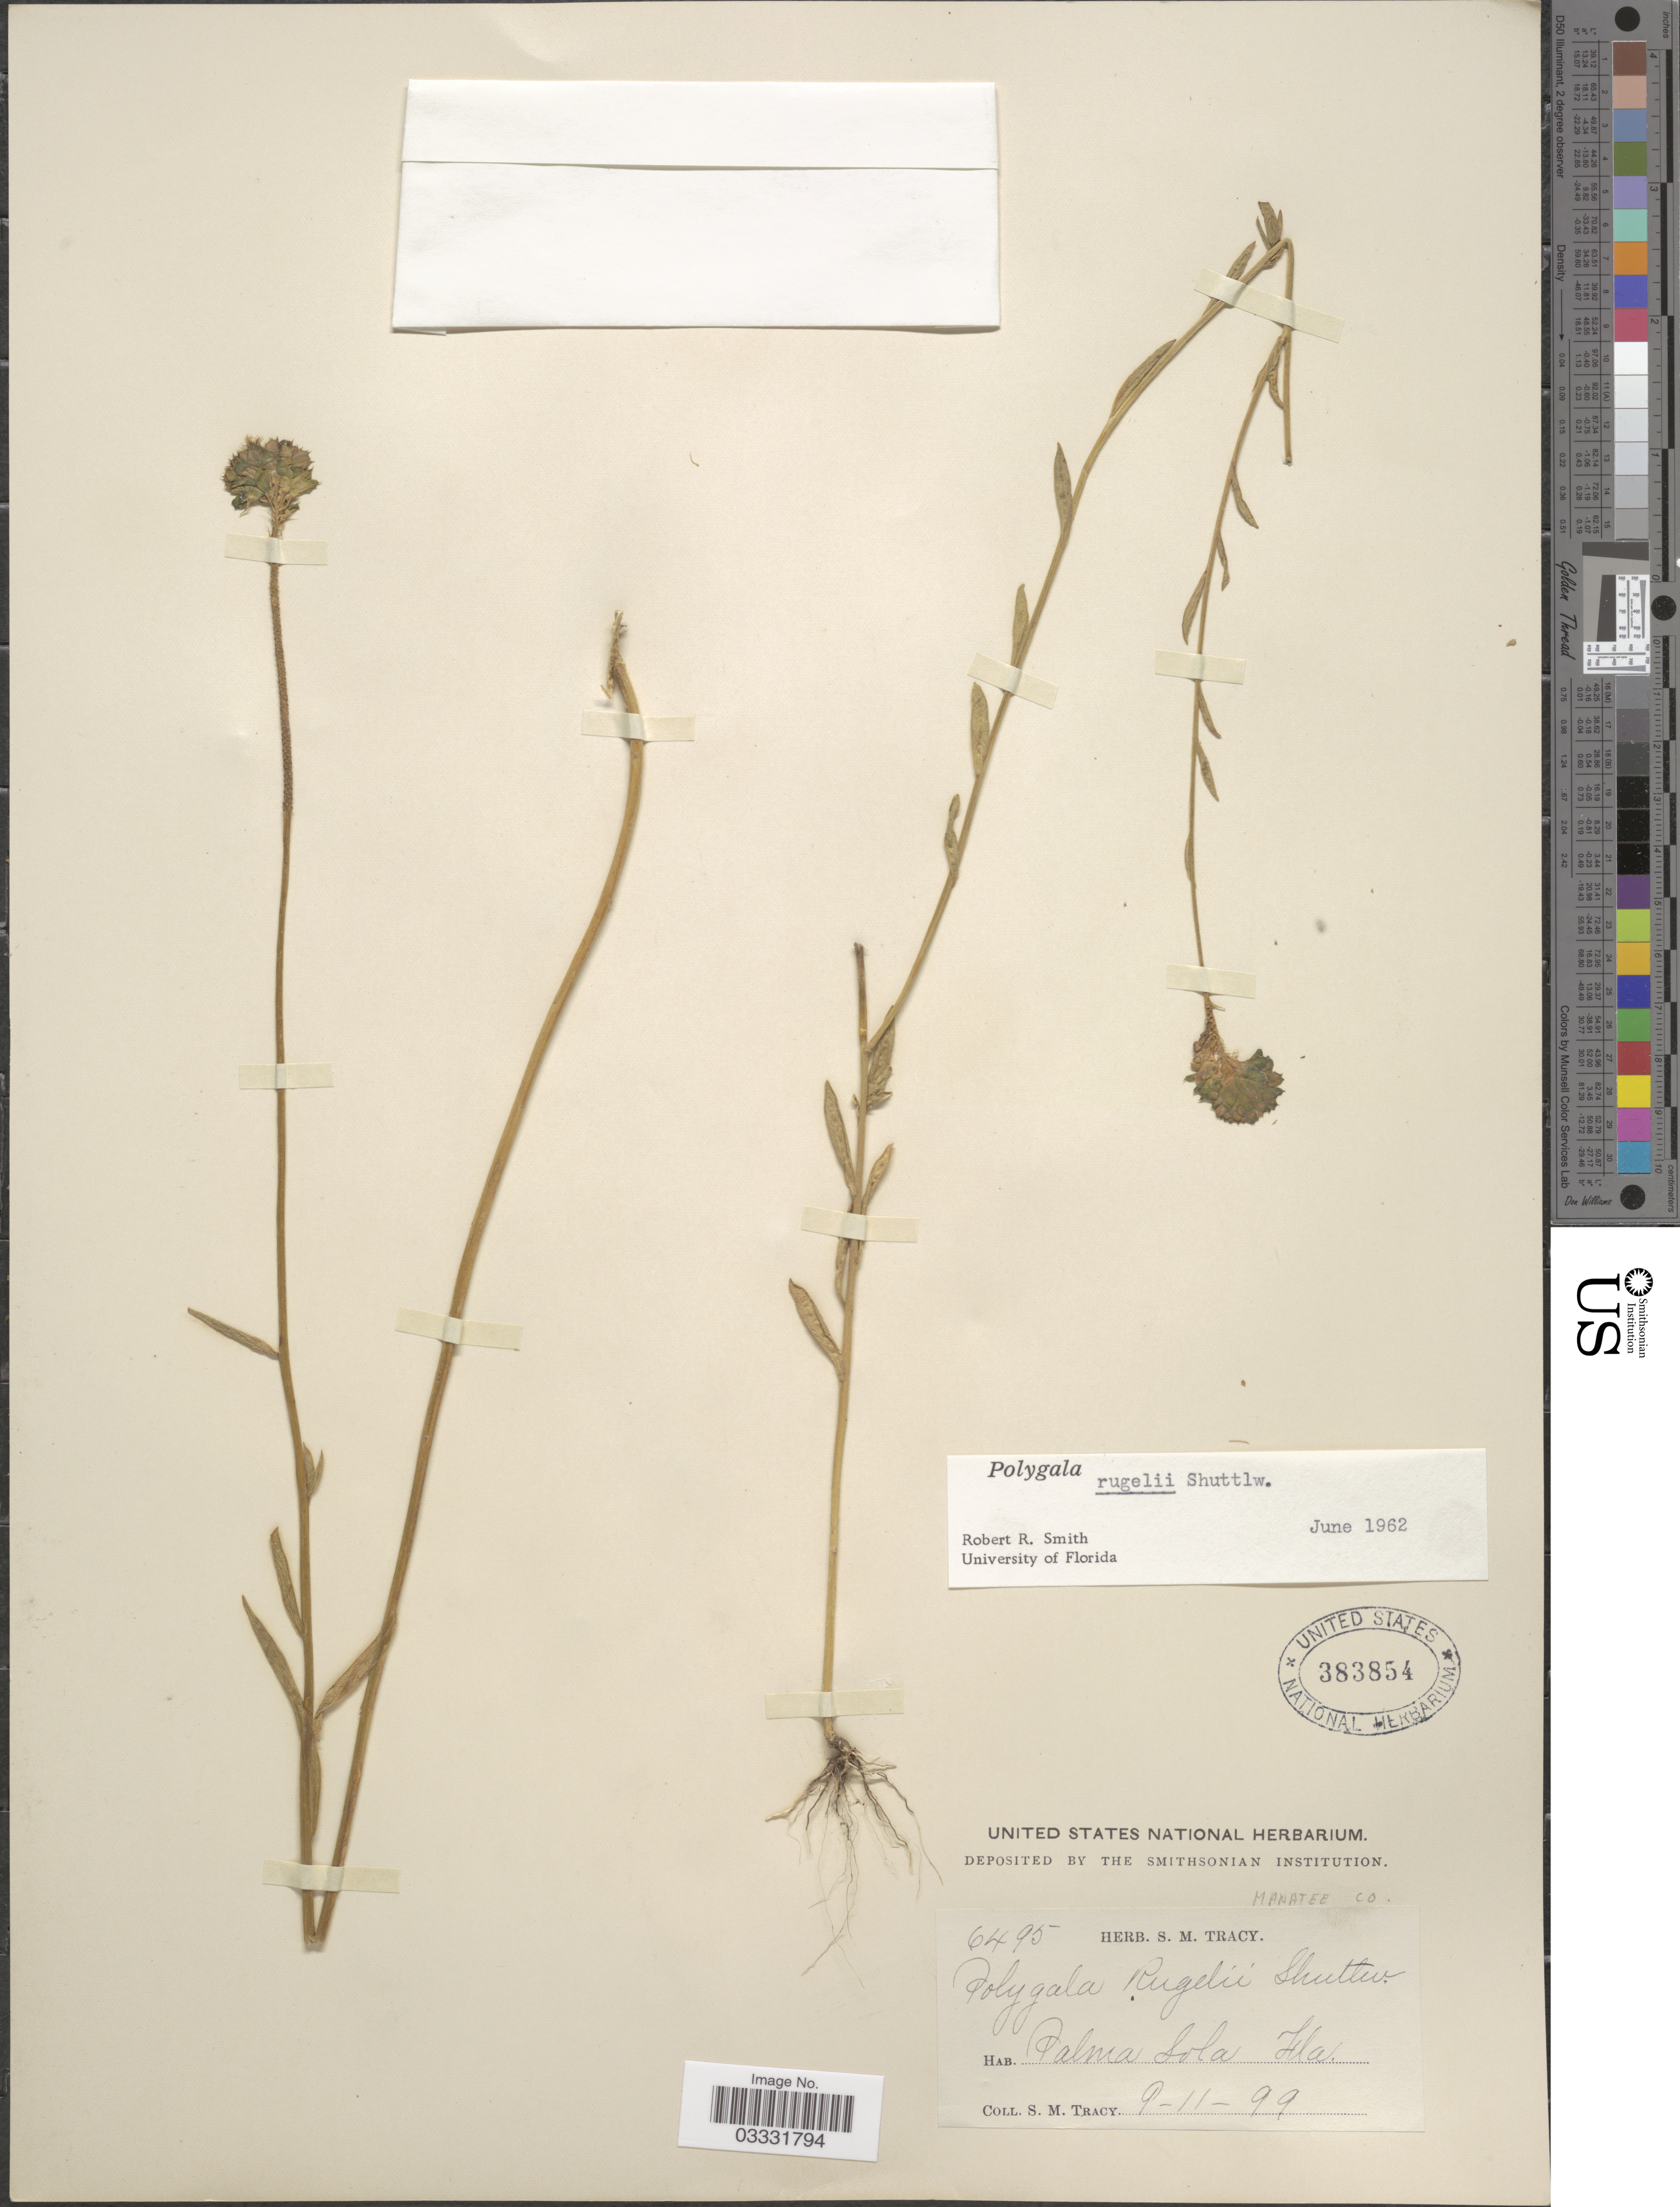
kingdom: Plantae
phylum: Tracheophyta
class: Magnoliopsida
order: Fabales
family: Polygalaceae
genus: Polygala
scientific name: Polygala rugelii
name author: Shuttlew. ex Chapm.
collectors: S. M. Tracy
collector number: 6495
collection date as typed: Transcribed d/m/y: 11/9/99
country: United States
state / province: Florida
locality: Manatee Co. Palma Sola.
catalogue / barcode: US 383854